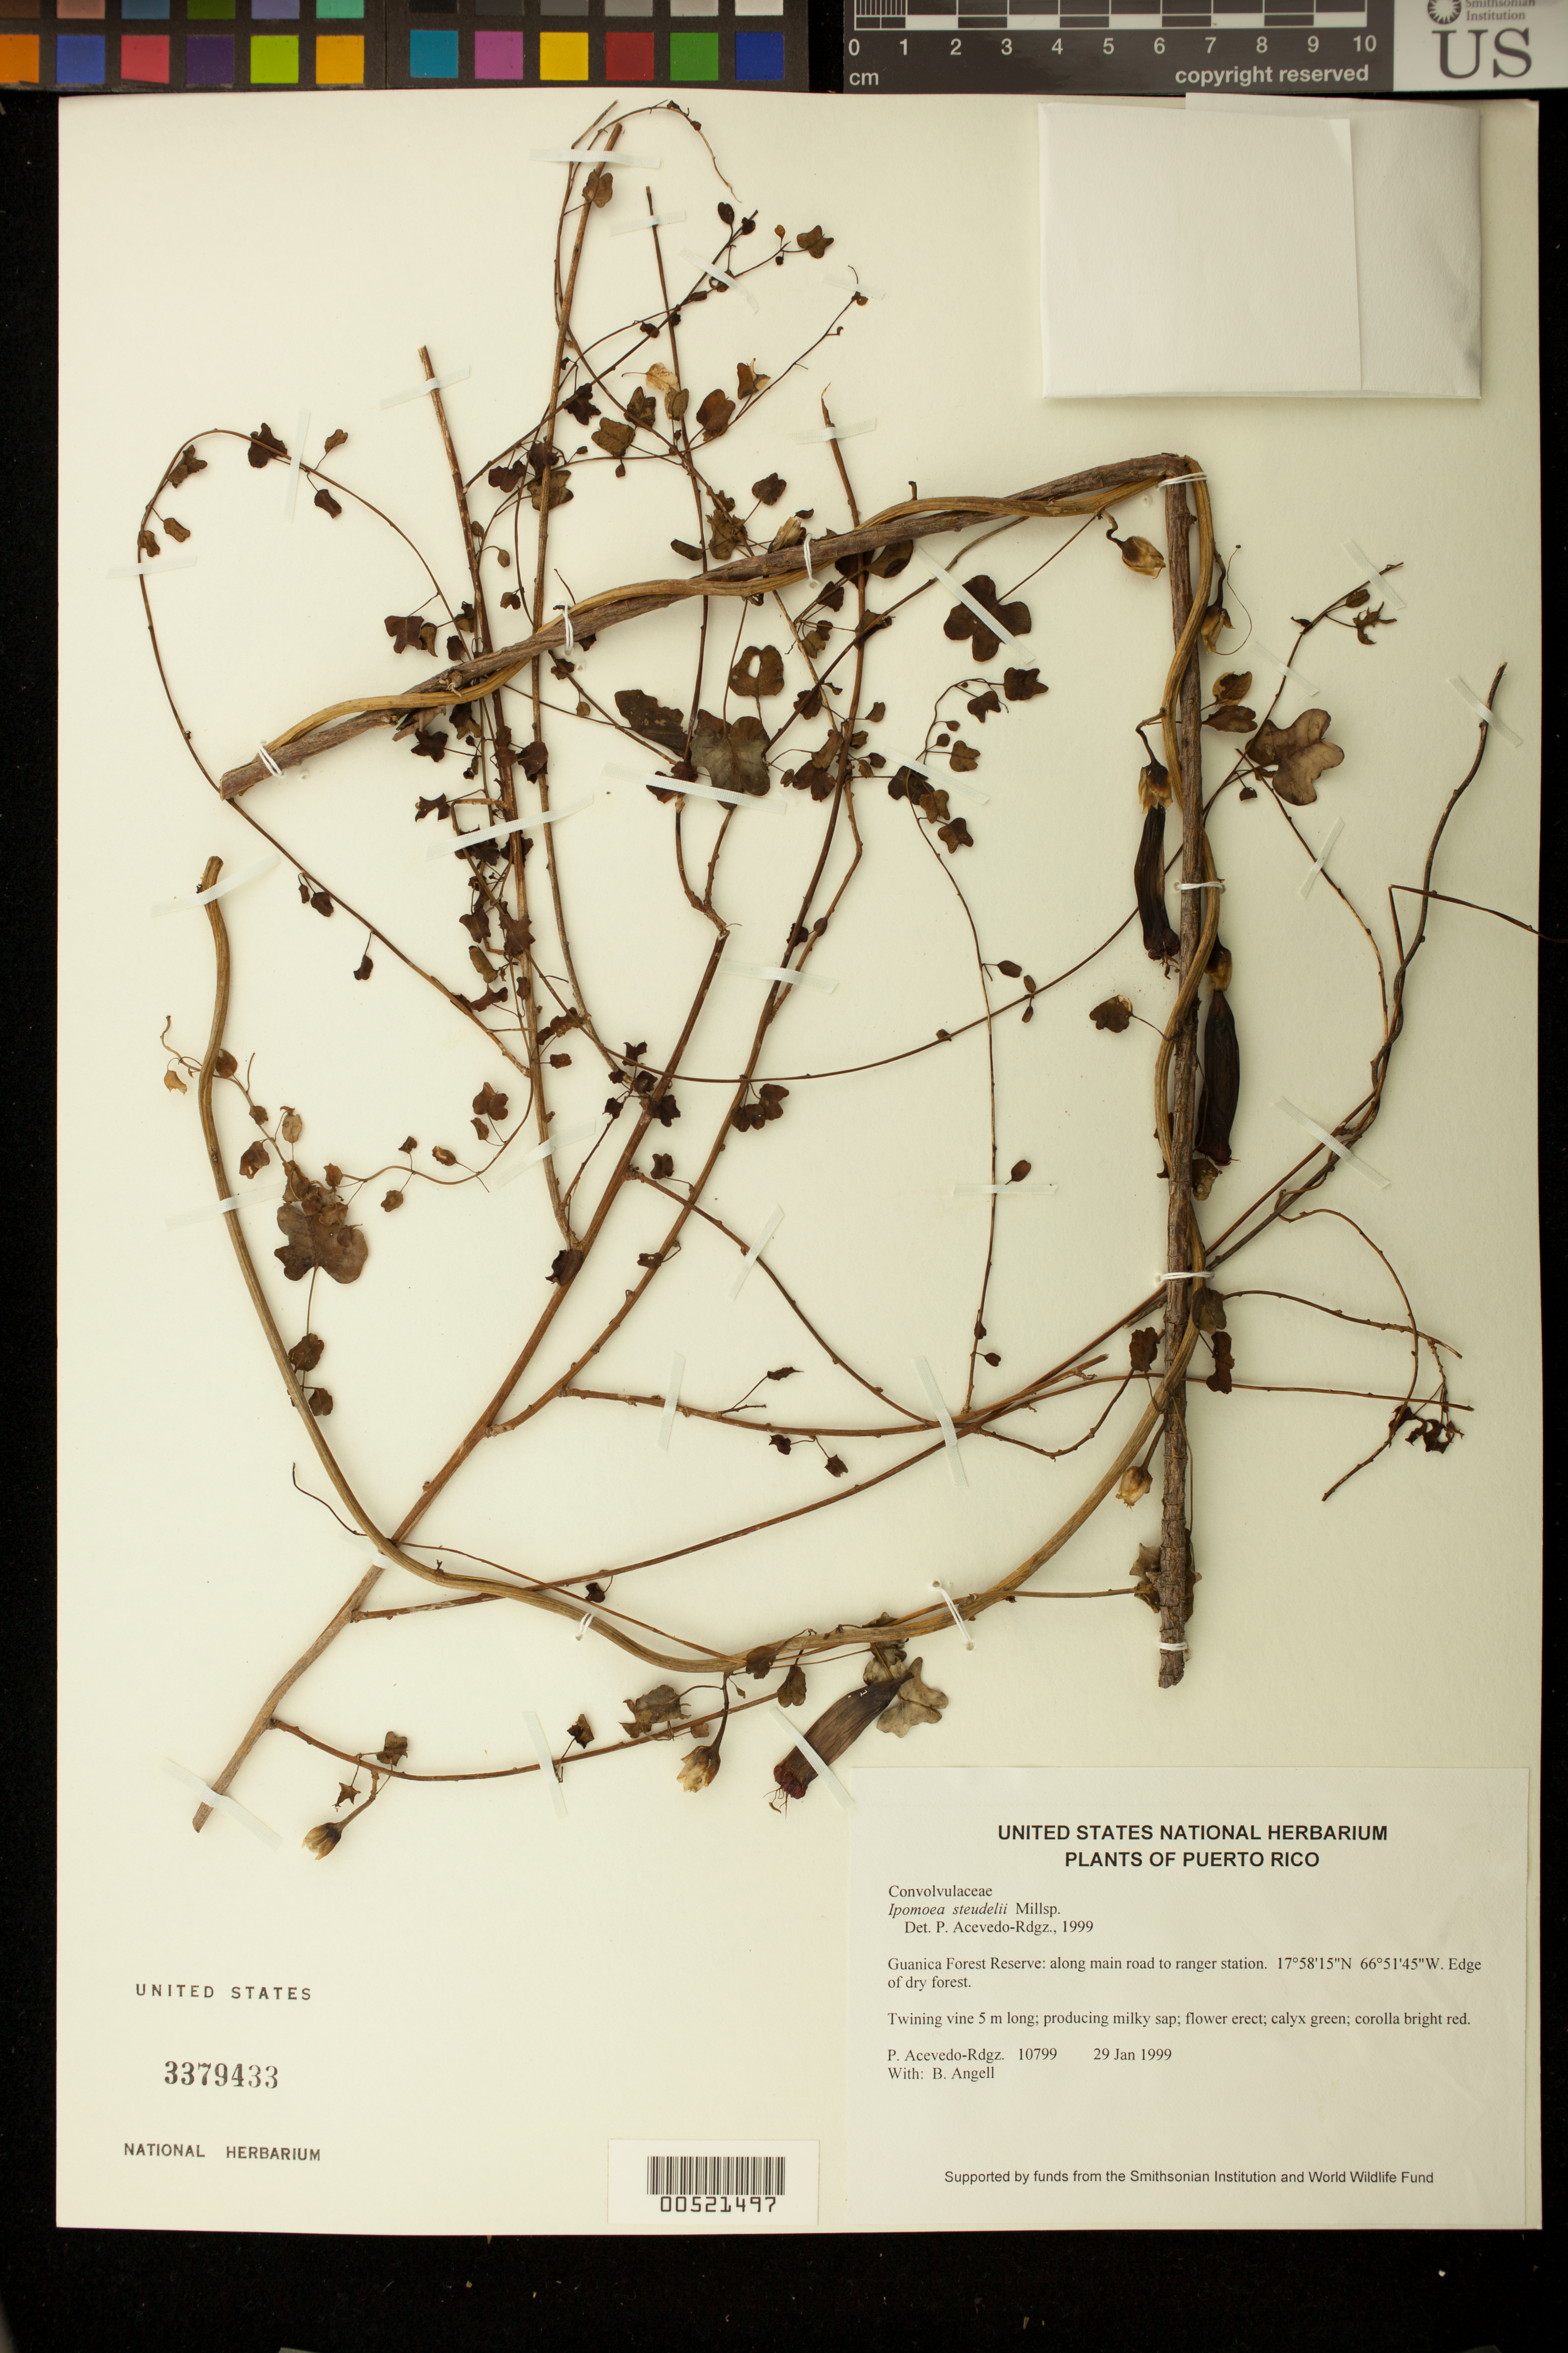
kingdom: Plantae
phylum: Tracheophyta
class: Magnoliopsida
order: Solanales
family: Convolvulaceae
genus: Ipomoea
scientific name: Ipomoea steudelii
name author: Millsp.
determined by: Acevedo-Rodríguez, P., (BOT), Smithsonian Institution - National Museum of Natural History (UNITED STATES)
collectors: P. Acevedo-Rodr. & Bobbi Angell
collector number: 10799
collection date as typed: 29 Jan 1999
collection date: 1999-01-29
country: Puerto Rico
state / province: Guánica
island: Puerto Rico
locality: Guánica; Guánica Forest along main road to Ranger Station.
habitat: Edge of dry forest.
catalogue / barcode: US 3379433